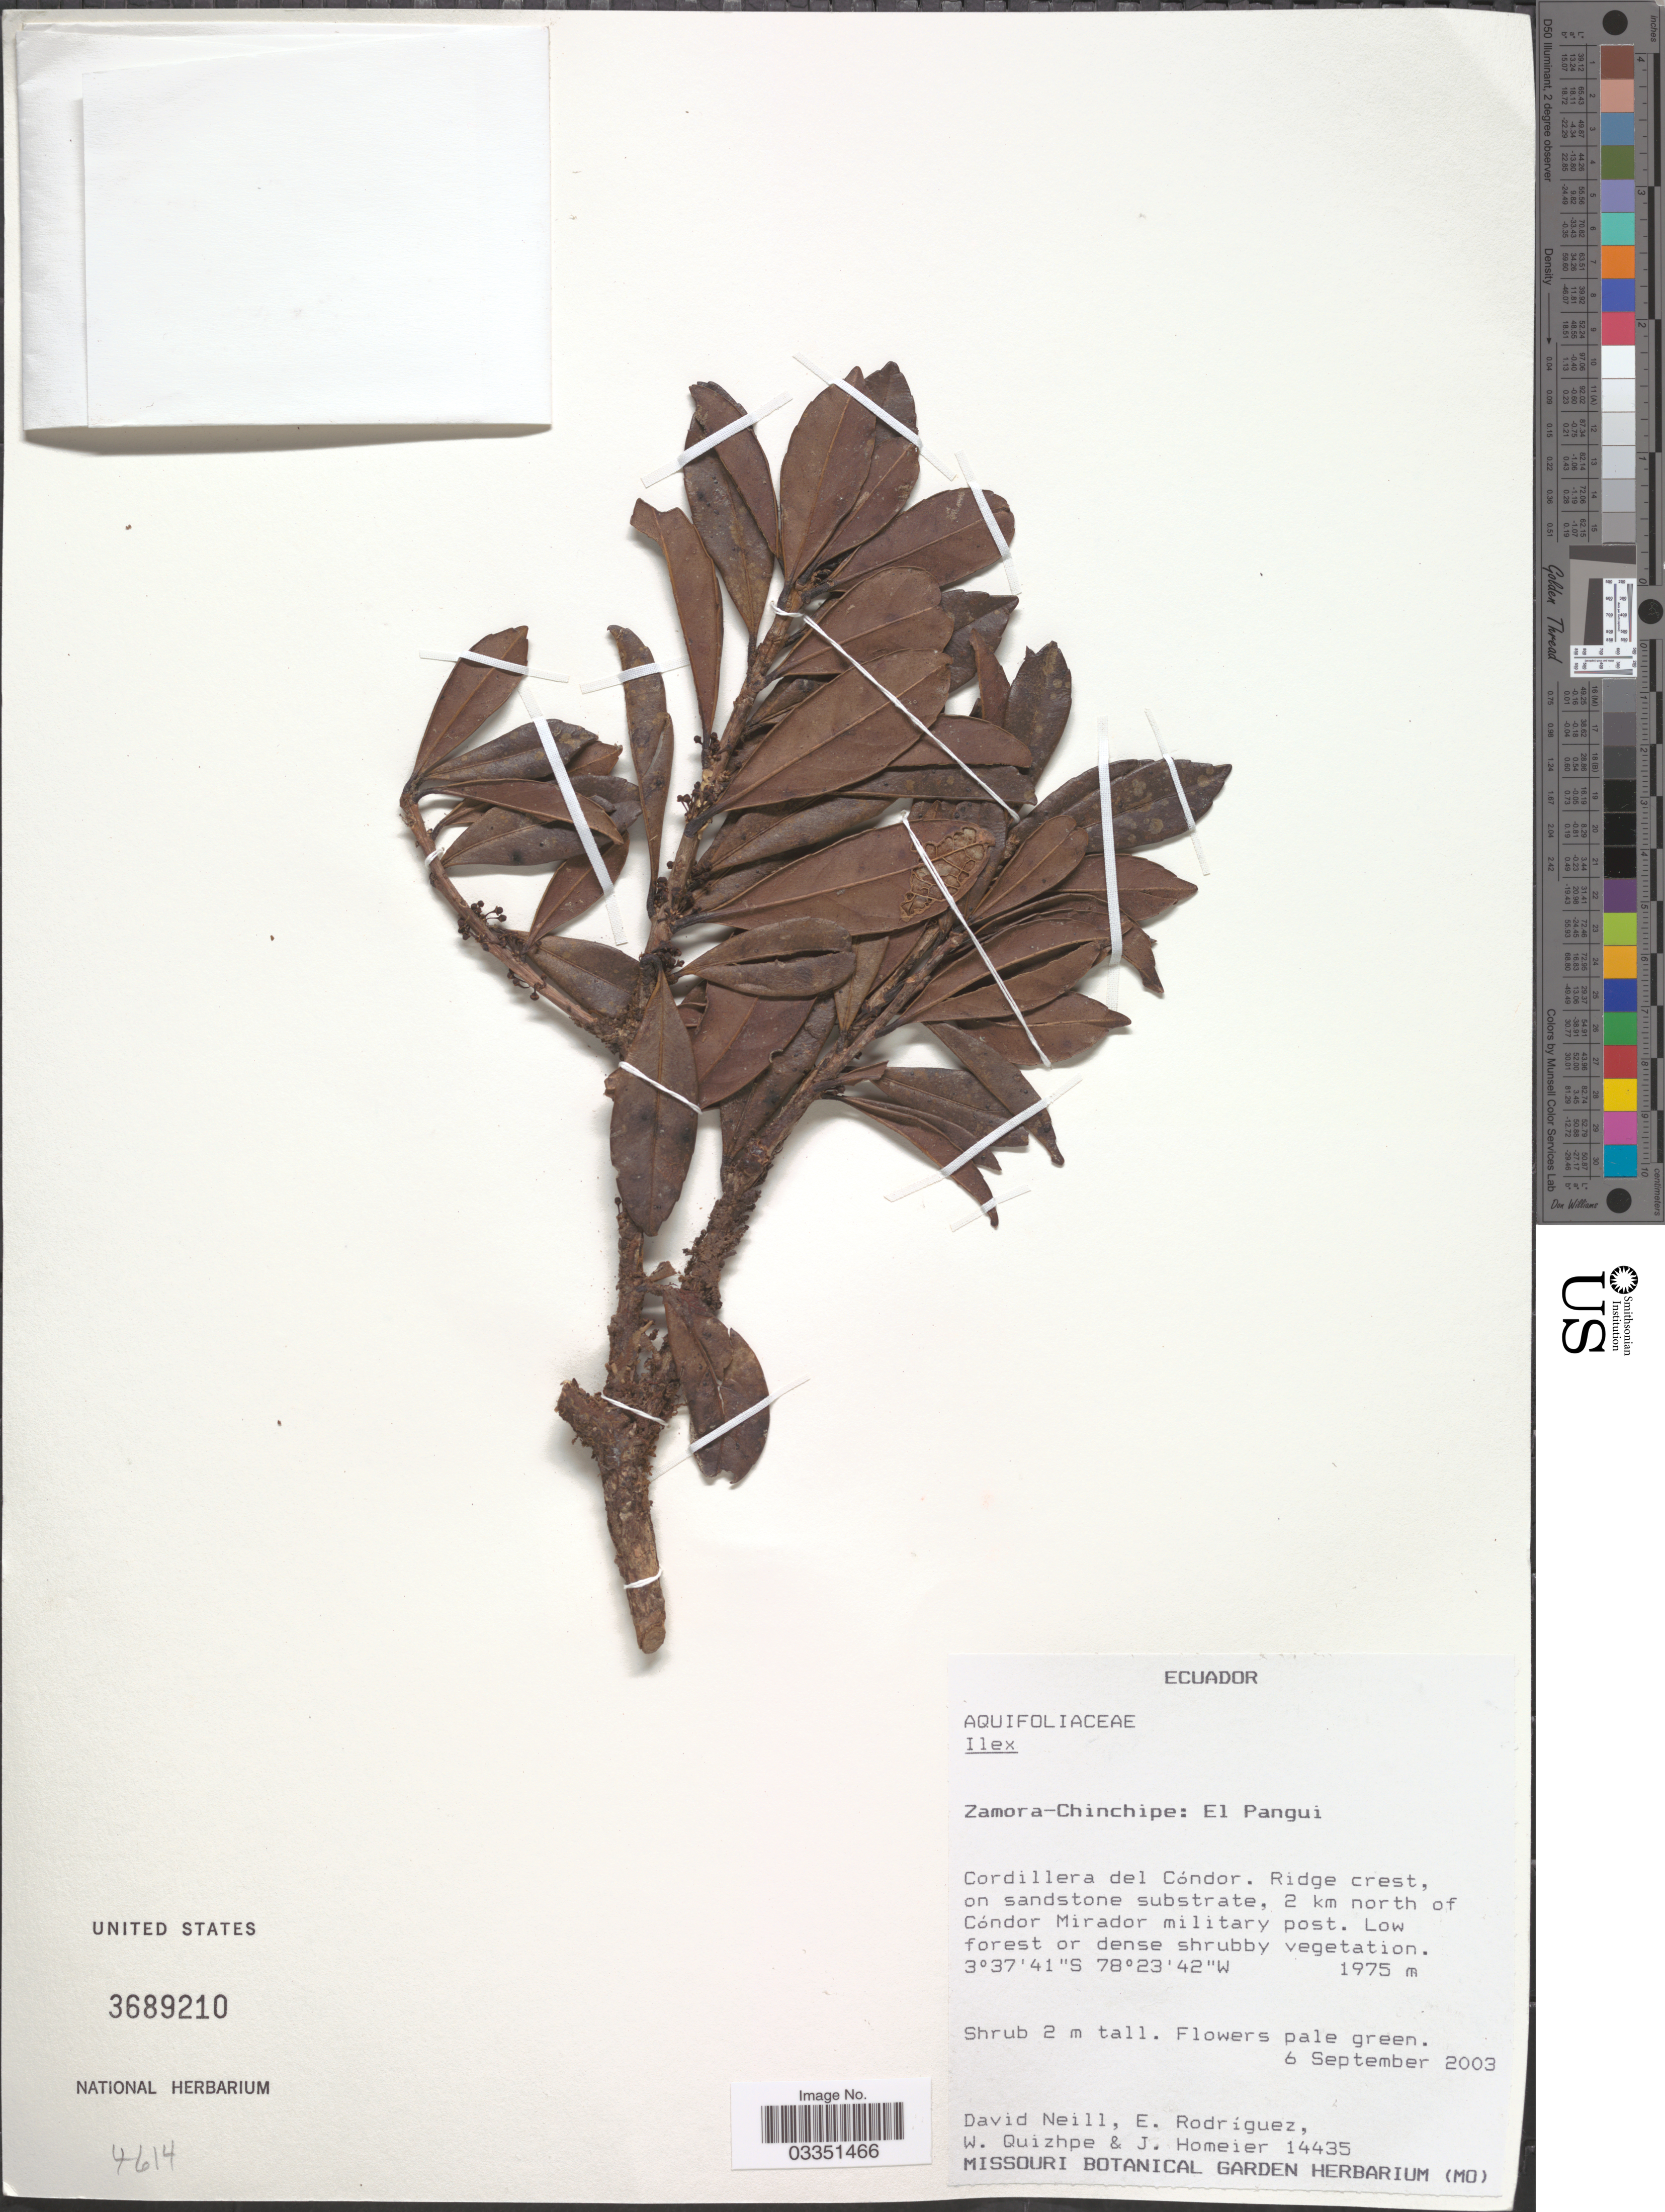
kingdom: Plantae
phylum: Tracheophyta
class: Magnoliopsida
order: Aquifoliales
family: Aquifoliaceae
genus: Ilex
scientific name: Ilex sp.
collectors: D. Neill, E. Rodriguez, W. Quizhpe & J. Homeier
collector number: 14435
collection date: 2003-09-06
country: Ecuador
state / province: Zamora-Chinchipe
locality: El Pangui. Cordillera del Cóndor. 2 km north of Cóndor Mirador military post.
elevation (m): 1975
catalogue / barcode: US 3689210